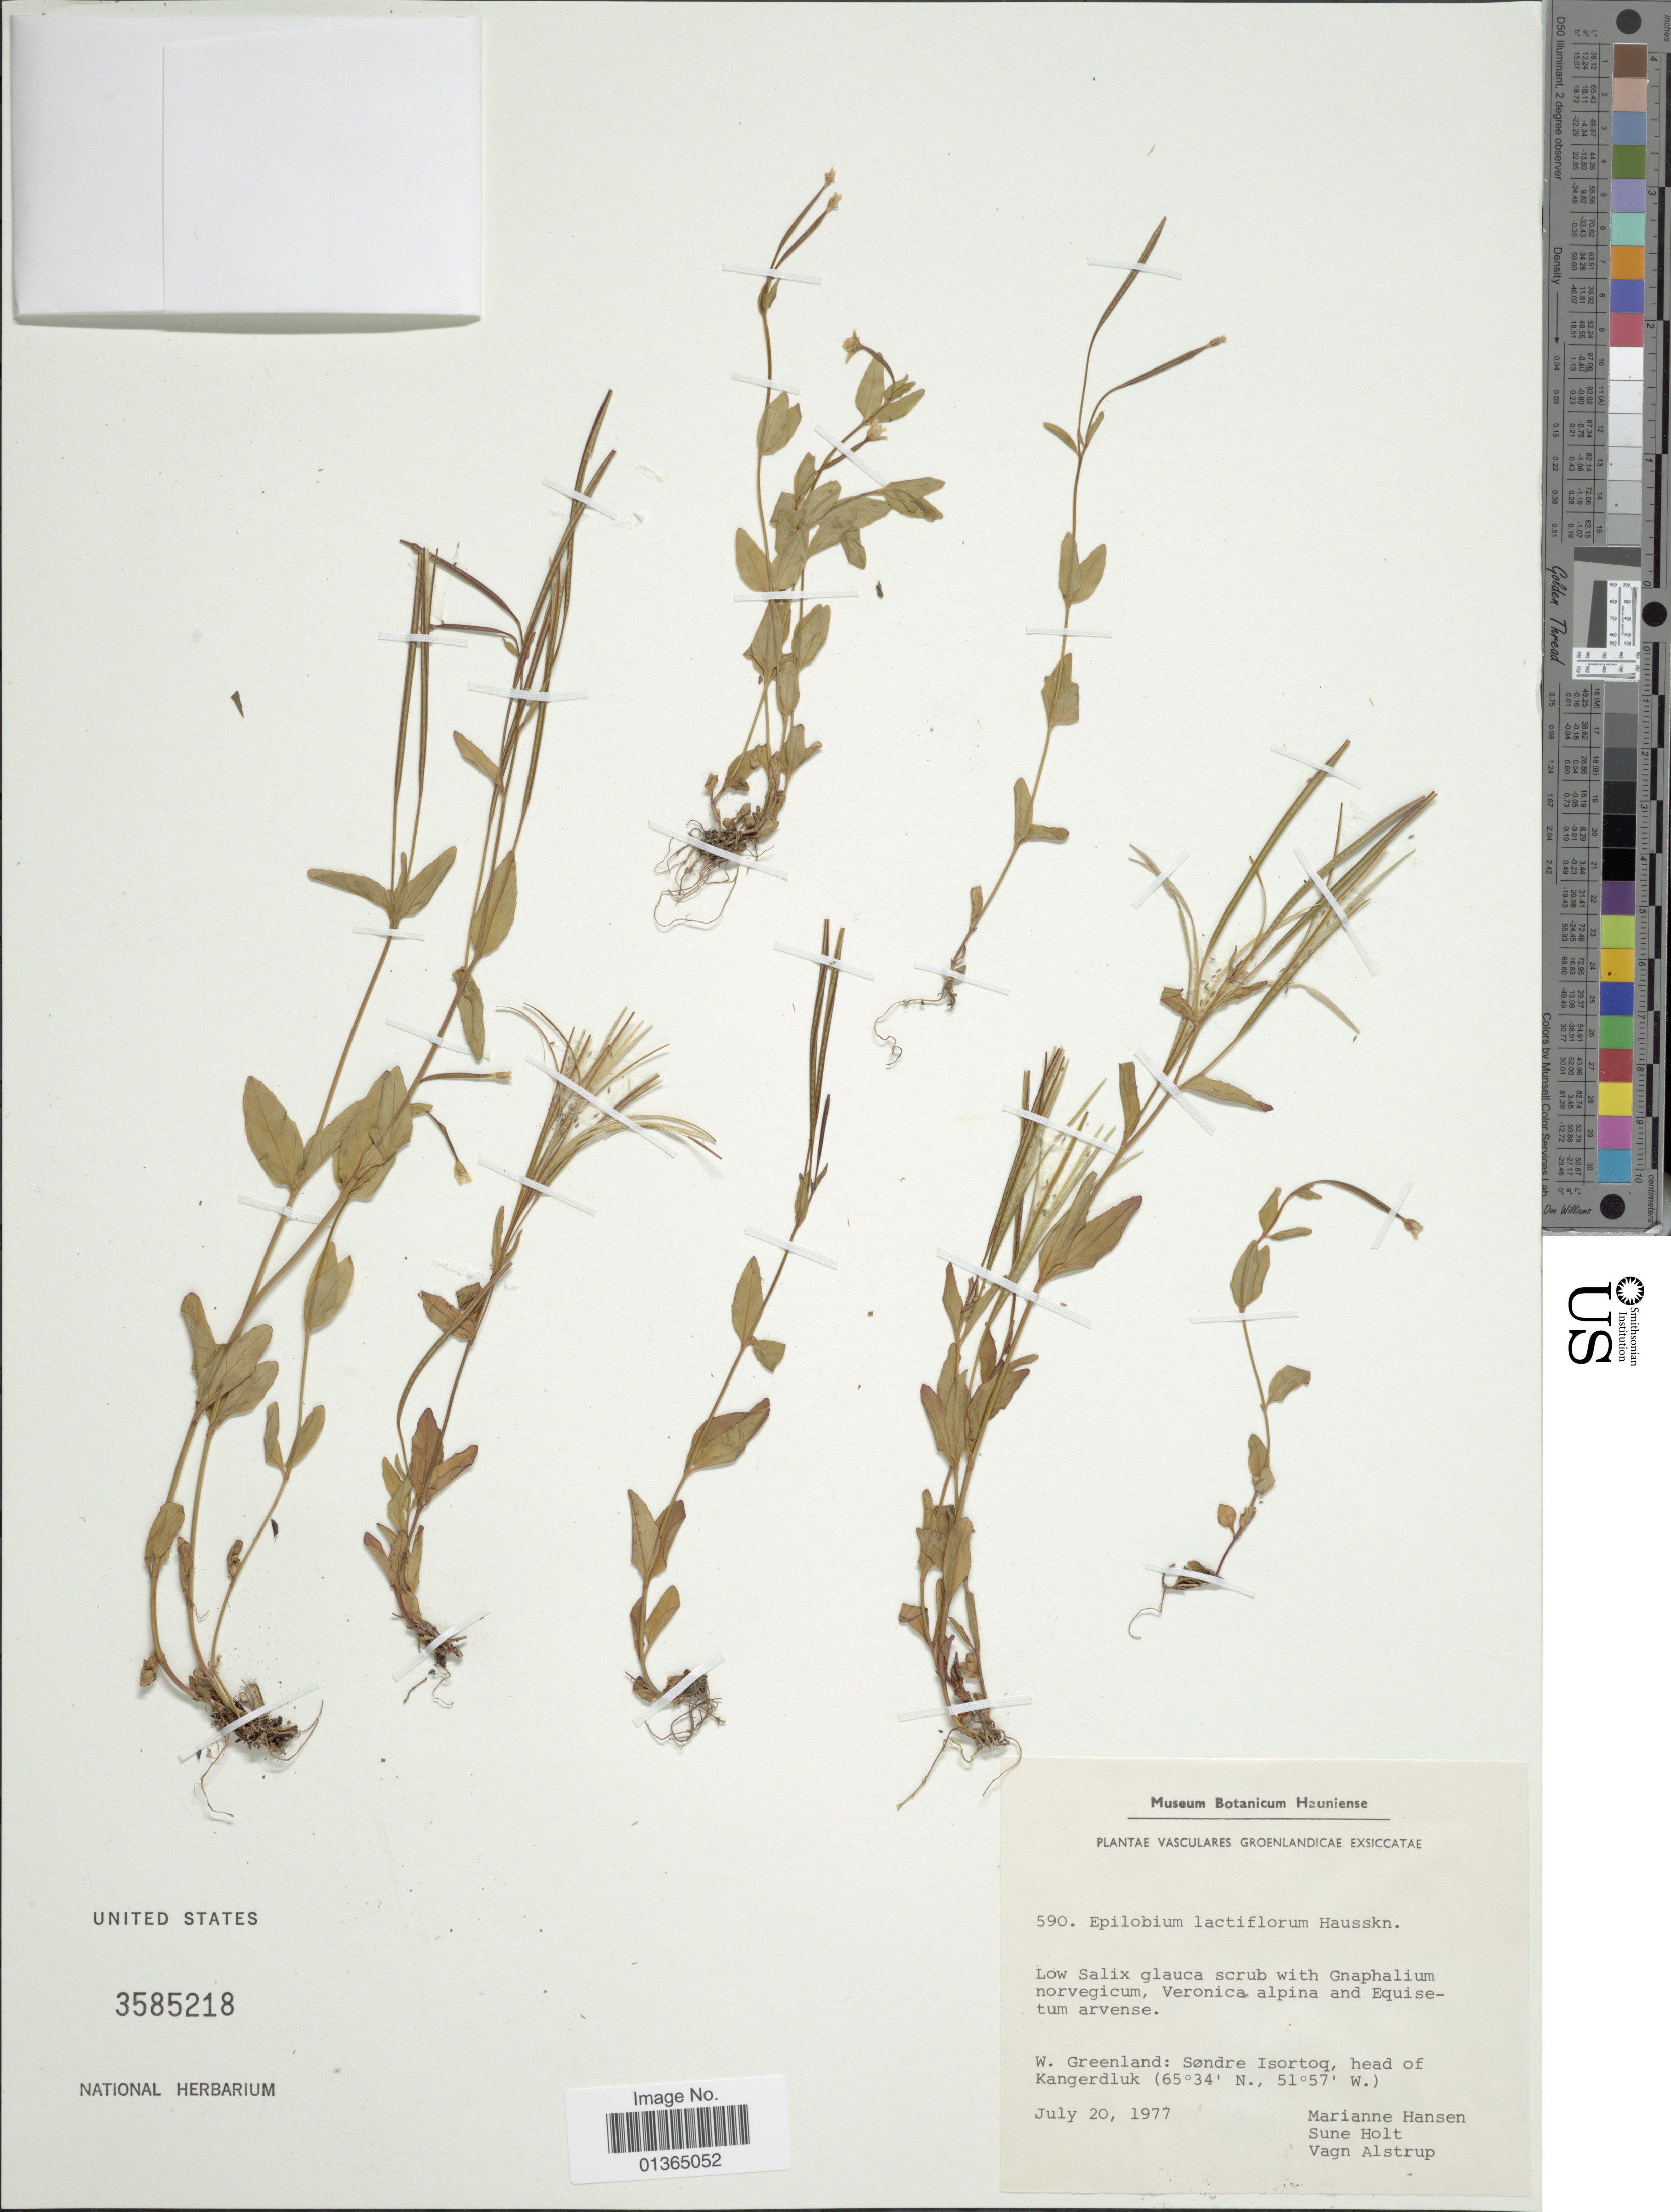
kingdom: Plantae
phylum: Tracheophyta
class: Magnoliopsida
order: Myrtales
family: Onagraceae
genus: Epilobium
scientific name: Epilobium lactiflorum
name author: Hausskn.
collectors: M. Hansen, S. Holt & V. Alstrup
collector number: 590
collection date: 1977-07-20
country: Greenland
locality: W. Greenland: Søndre Isortoq, head of Kangerdluk.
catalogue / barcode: US 3585218